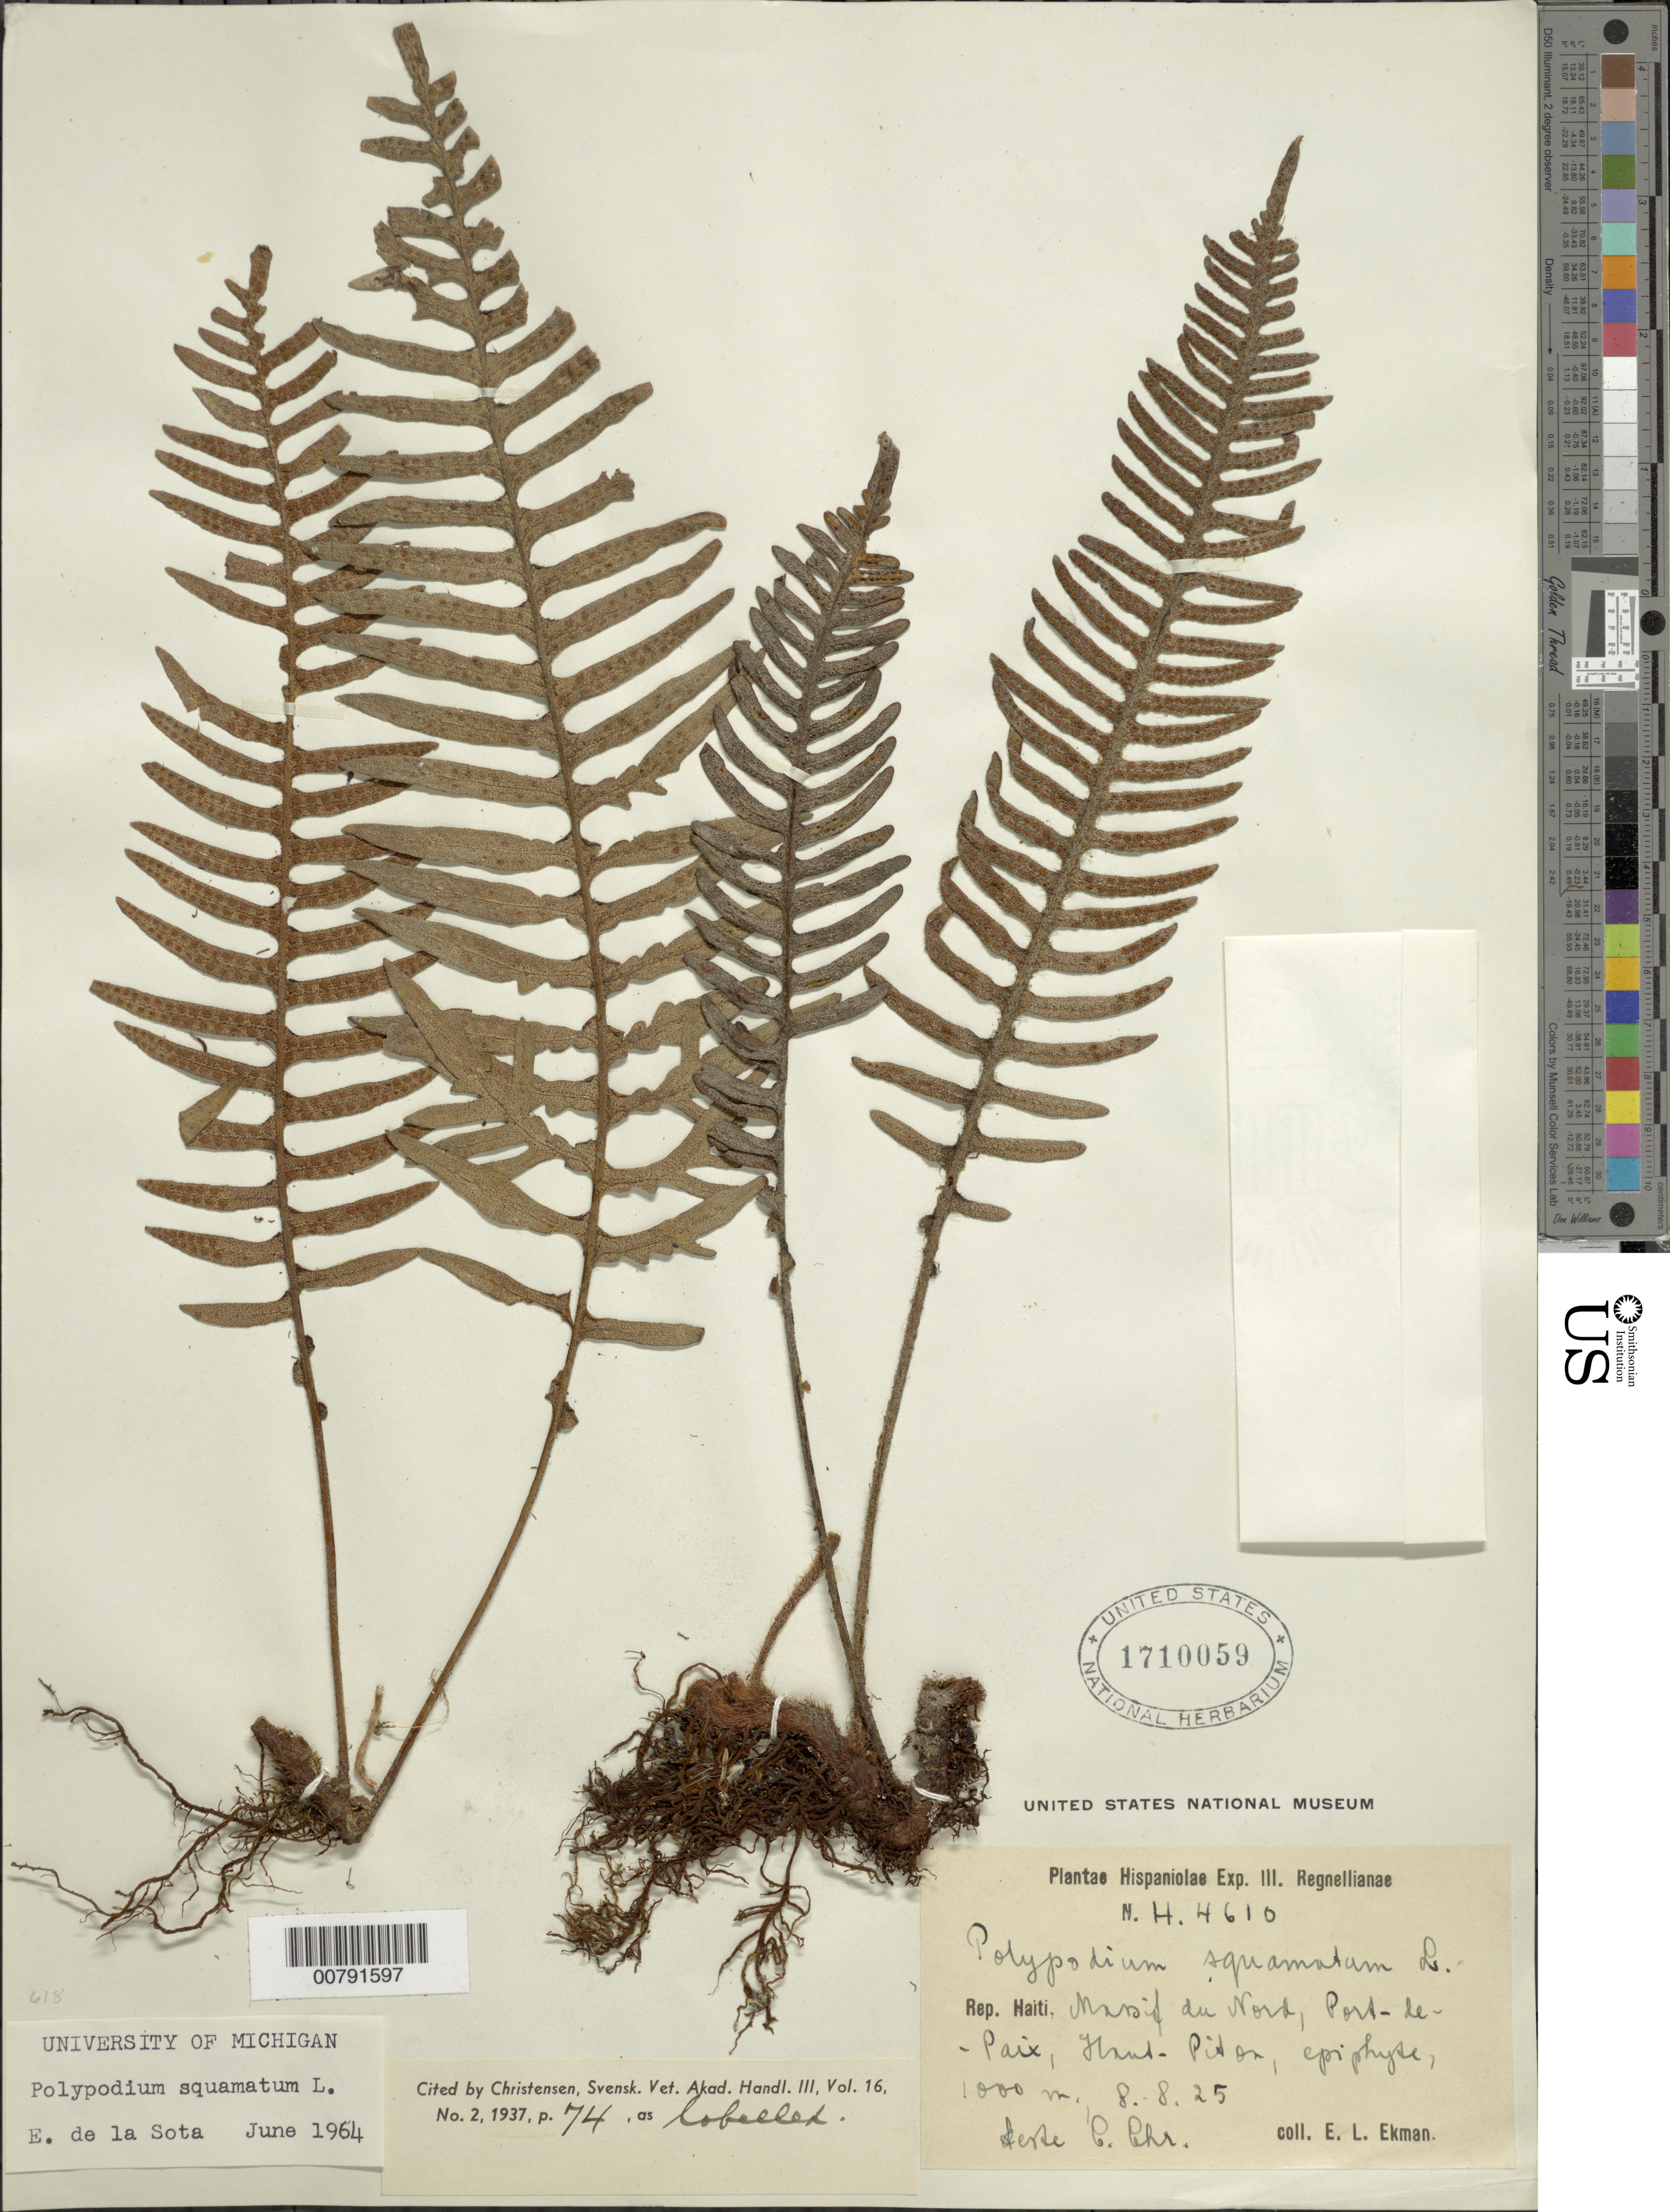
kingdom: Plantae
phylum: Tracheophyta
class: Polypodiopsida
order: Polypodiales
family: Polypodiaceae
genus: Pleopeltis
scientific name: Pleopeltis squamata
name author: (L.) J. Sm.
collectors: E. L. Ekman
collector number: H 4610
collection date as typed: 08 Aug 1925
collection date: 1925-08-08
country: Haiti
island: Hispaniola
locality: Massif du Nord, Port-de-Paix, Haut-Piton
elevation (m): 1000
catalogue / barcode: US 1710059